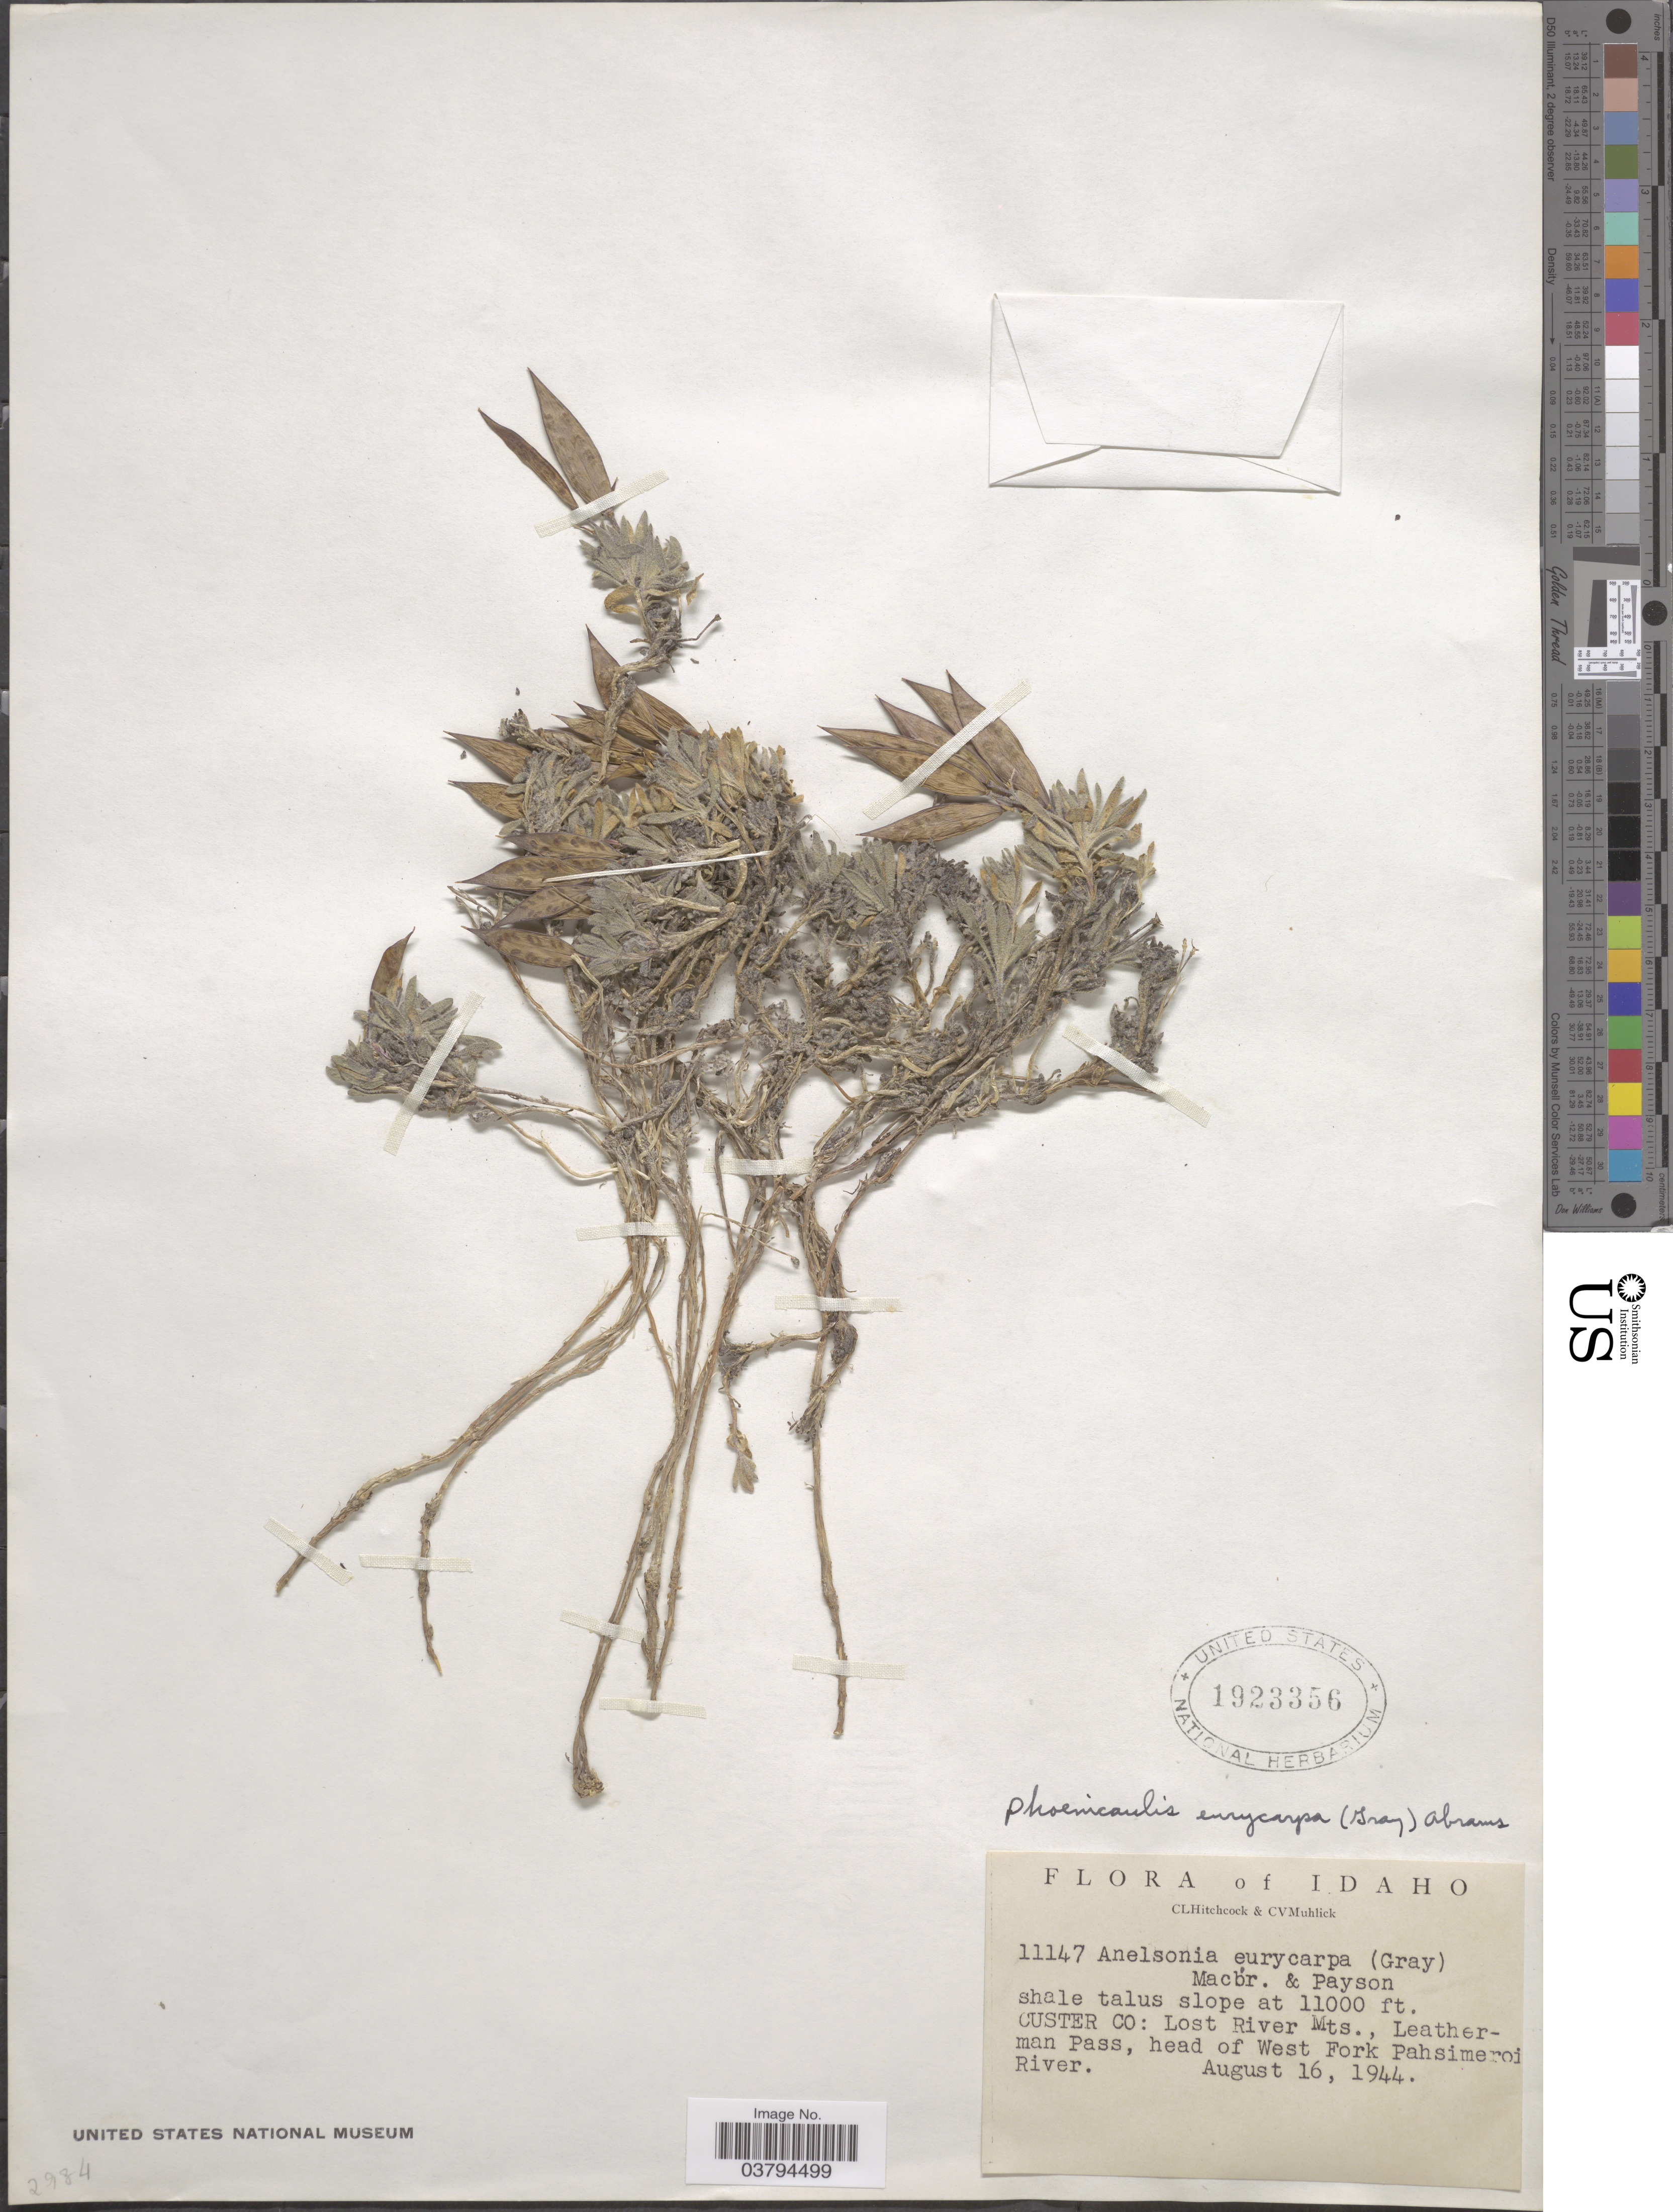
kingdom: Plantae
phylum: Tracheophyta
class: Magnoliopsida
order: Brassicales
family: Brassicaceae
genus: Phoenicaulis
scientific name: Phoenicaulis eurycarpa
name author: (A. Gray) Abrams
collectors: C. L. Hitchcock & C. V. Muhlick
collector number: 11147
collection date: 1944-08-16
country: United States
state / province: Idaho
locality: Shale talus slope. Custer Co.: Lost River Mts., Leatherman Pass, head of West Fork Pahsimeroi River.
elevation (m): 3353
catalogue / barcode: US 1923356